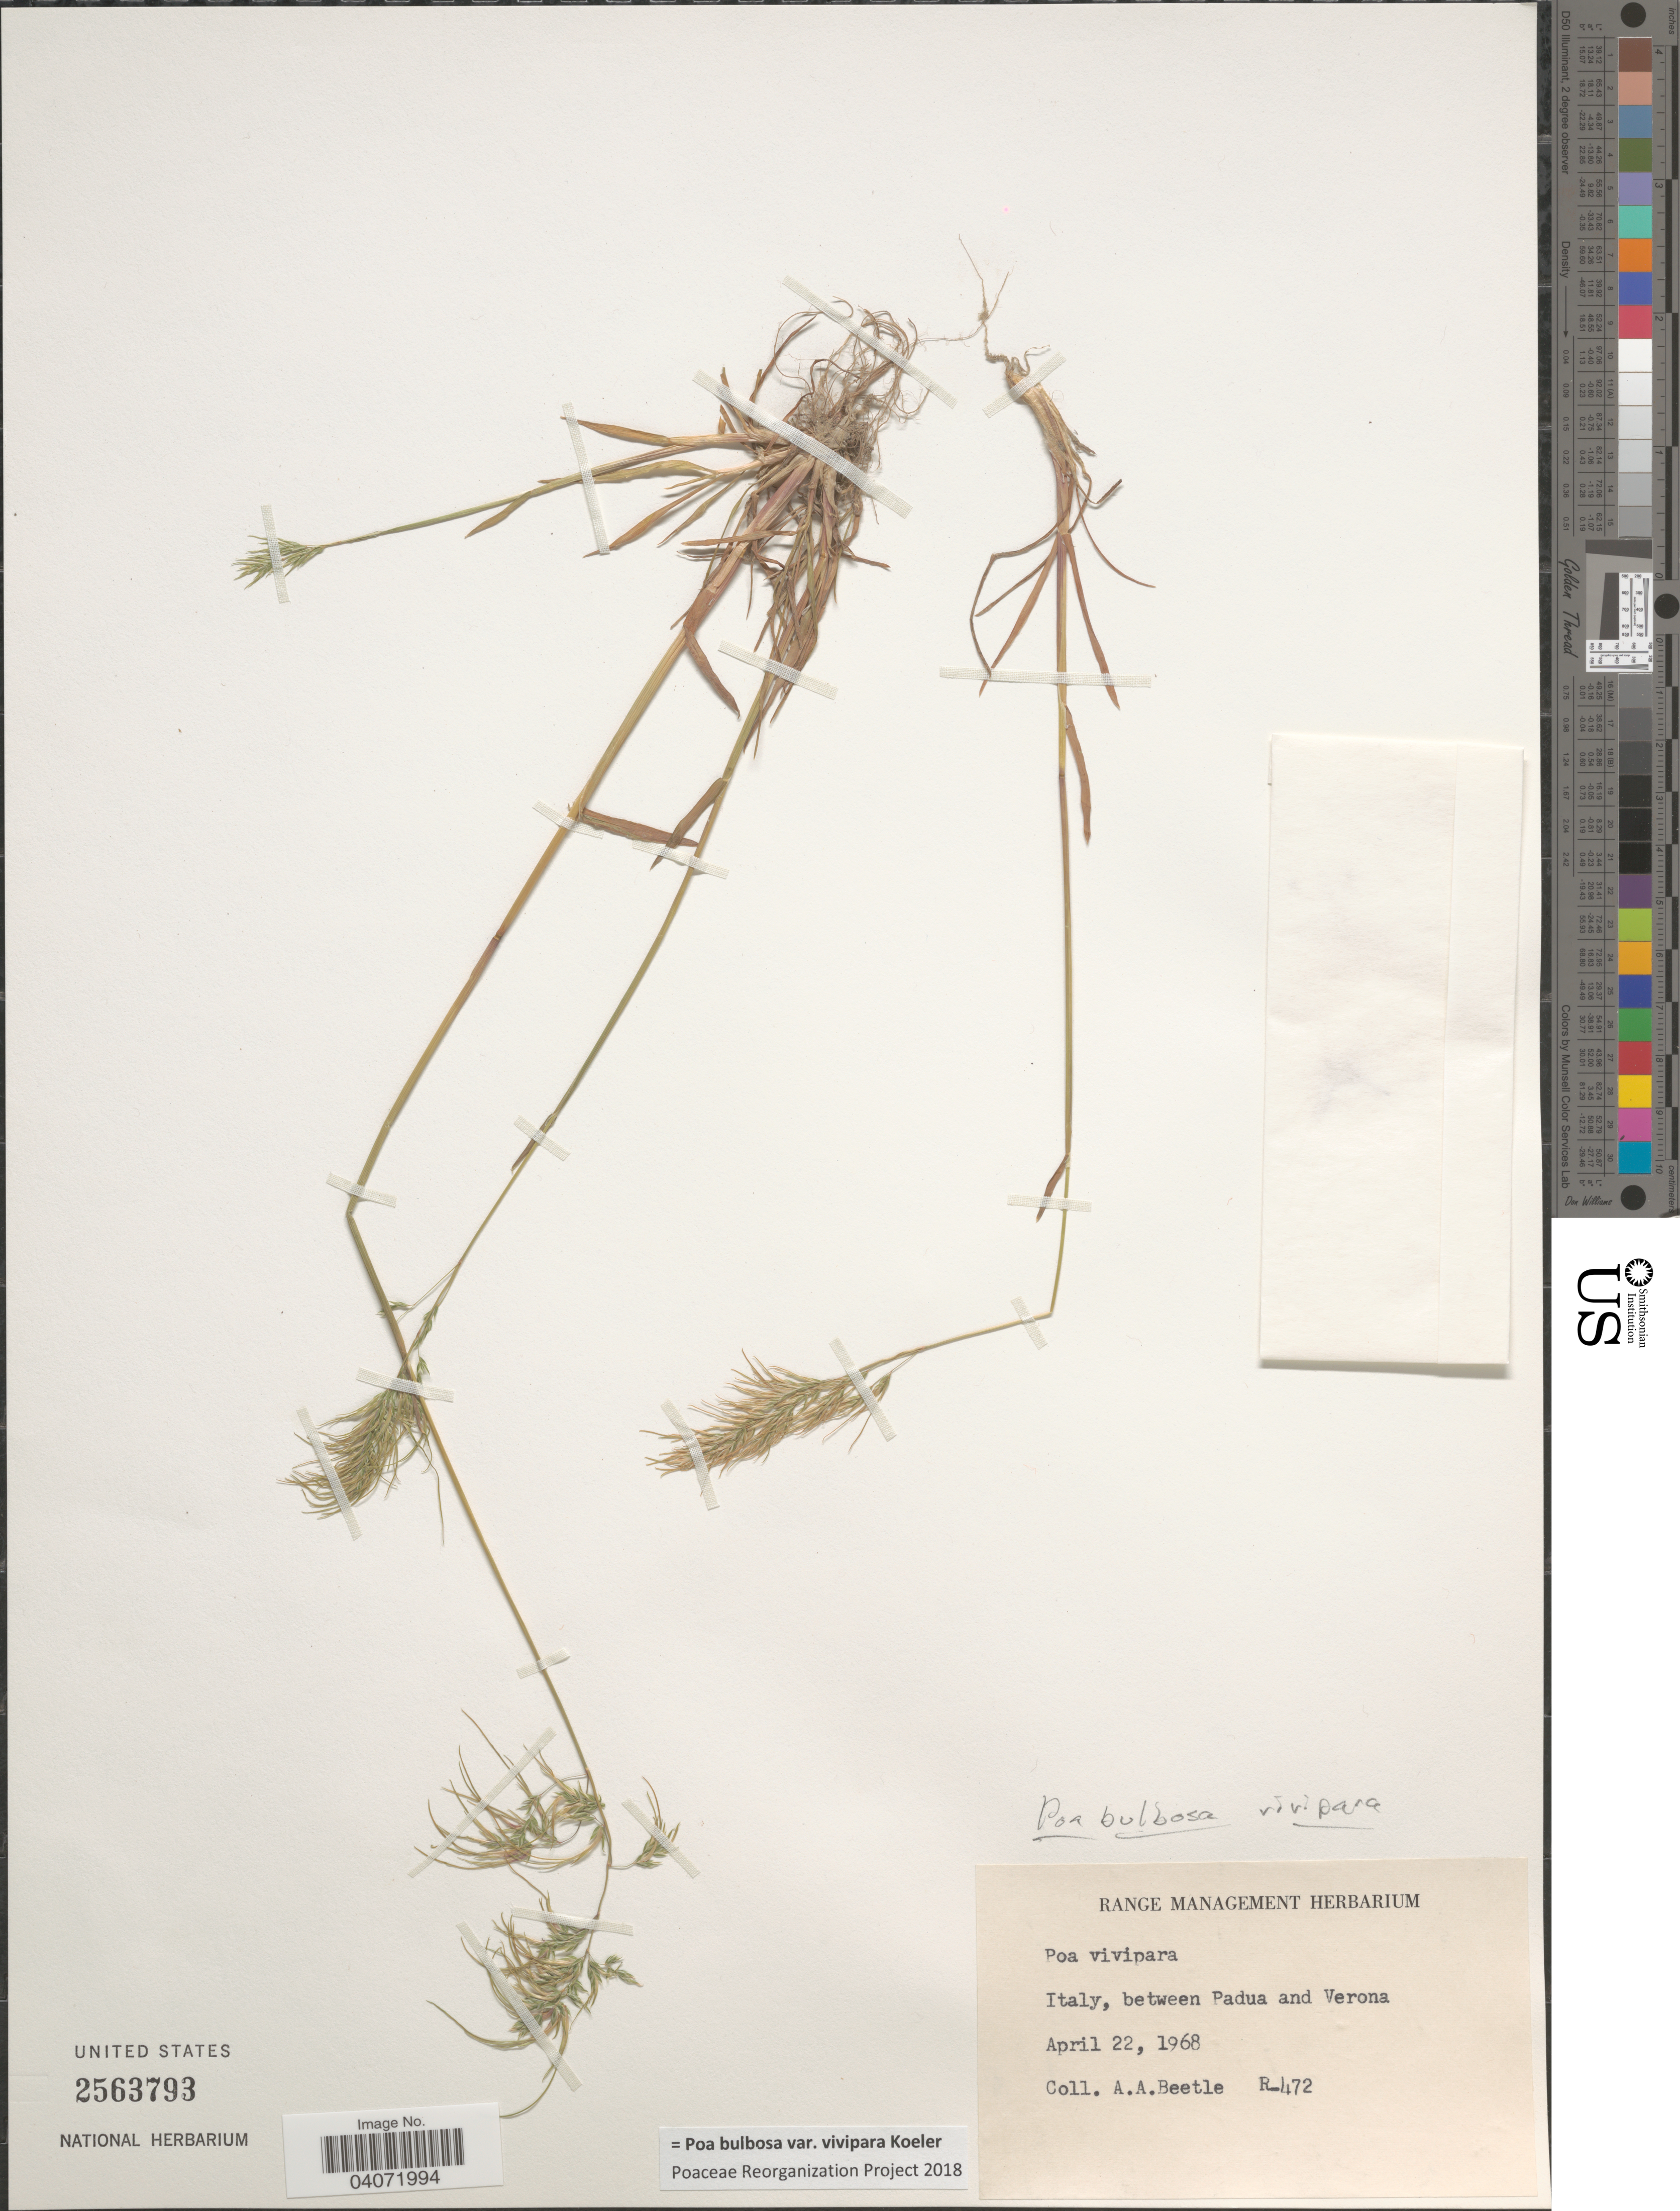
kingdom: Plantae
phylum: Tracheophyta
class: Liliopsida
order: Poales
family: Poaceae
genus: Poa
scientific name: Poa bulbosa subsp. bulbosa var. vivipara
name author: Koeler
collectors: A. A. Beetle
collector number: R-472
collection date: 1968-04-22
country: Italy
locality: Between Padua and Verona.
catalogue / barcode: US 2563793